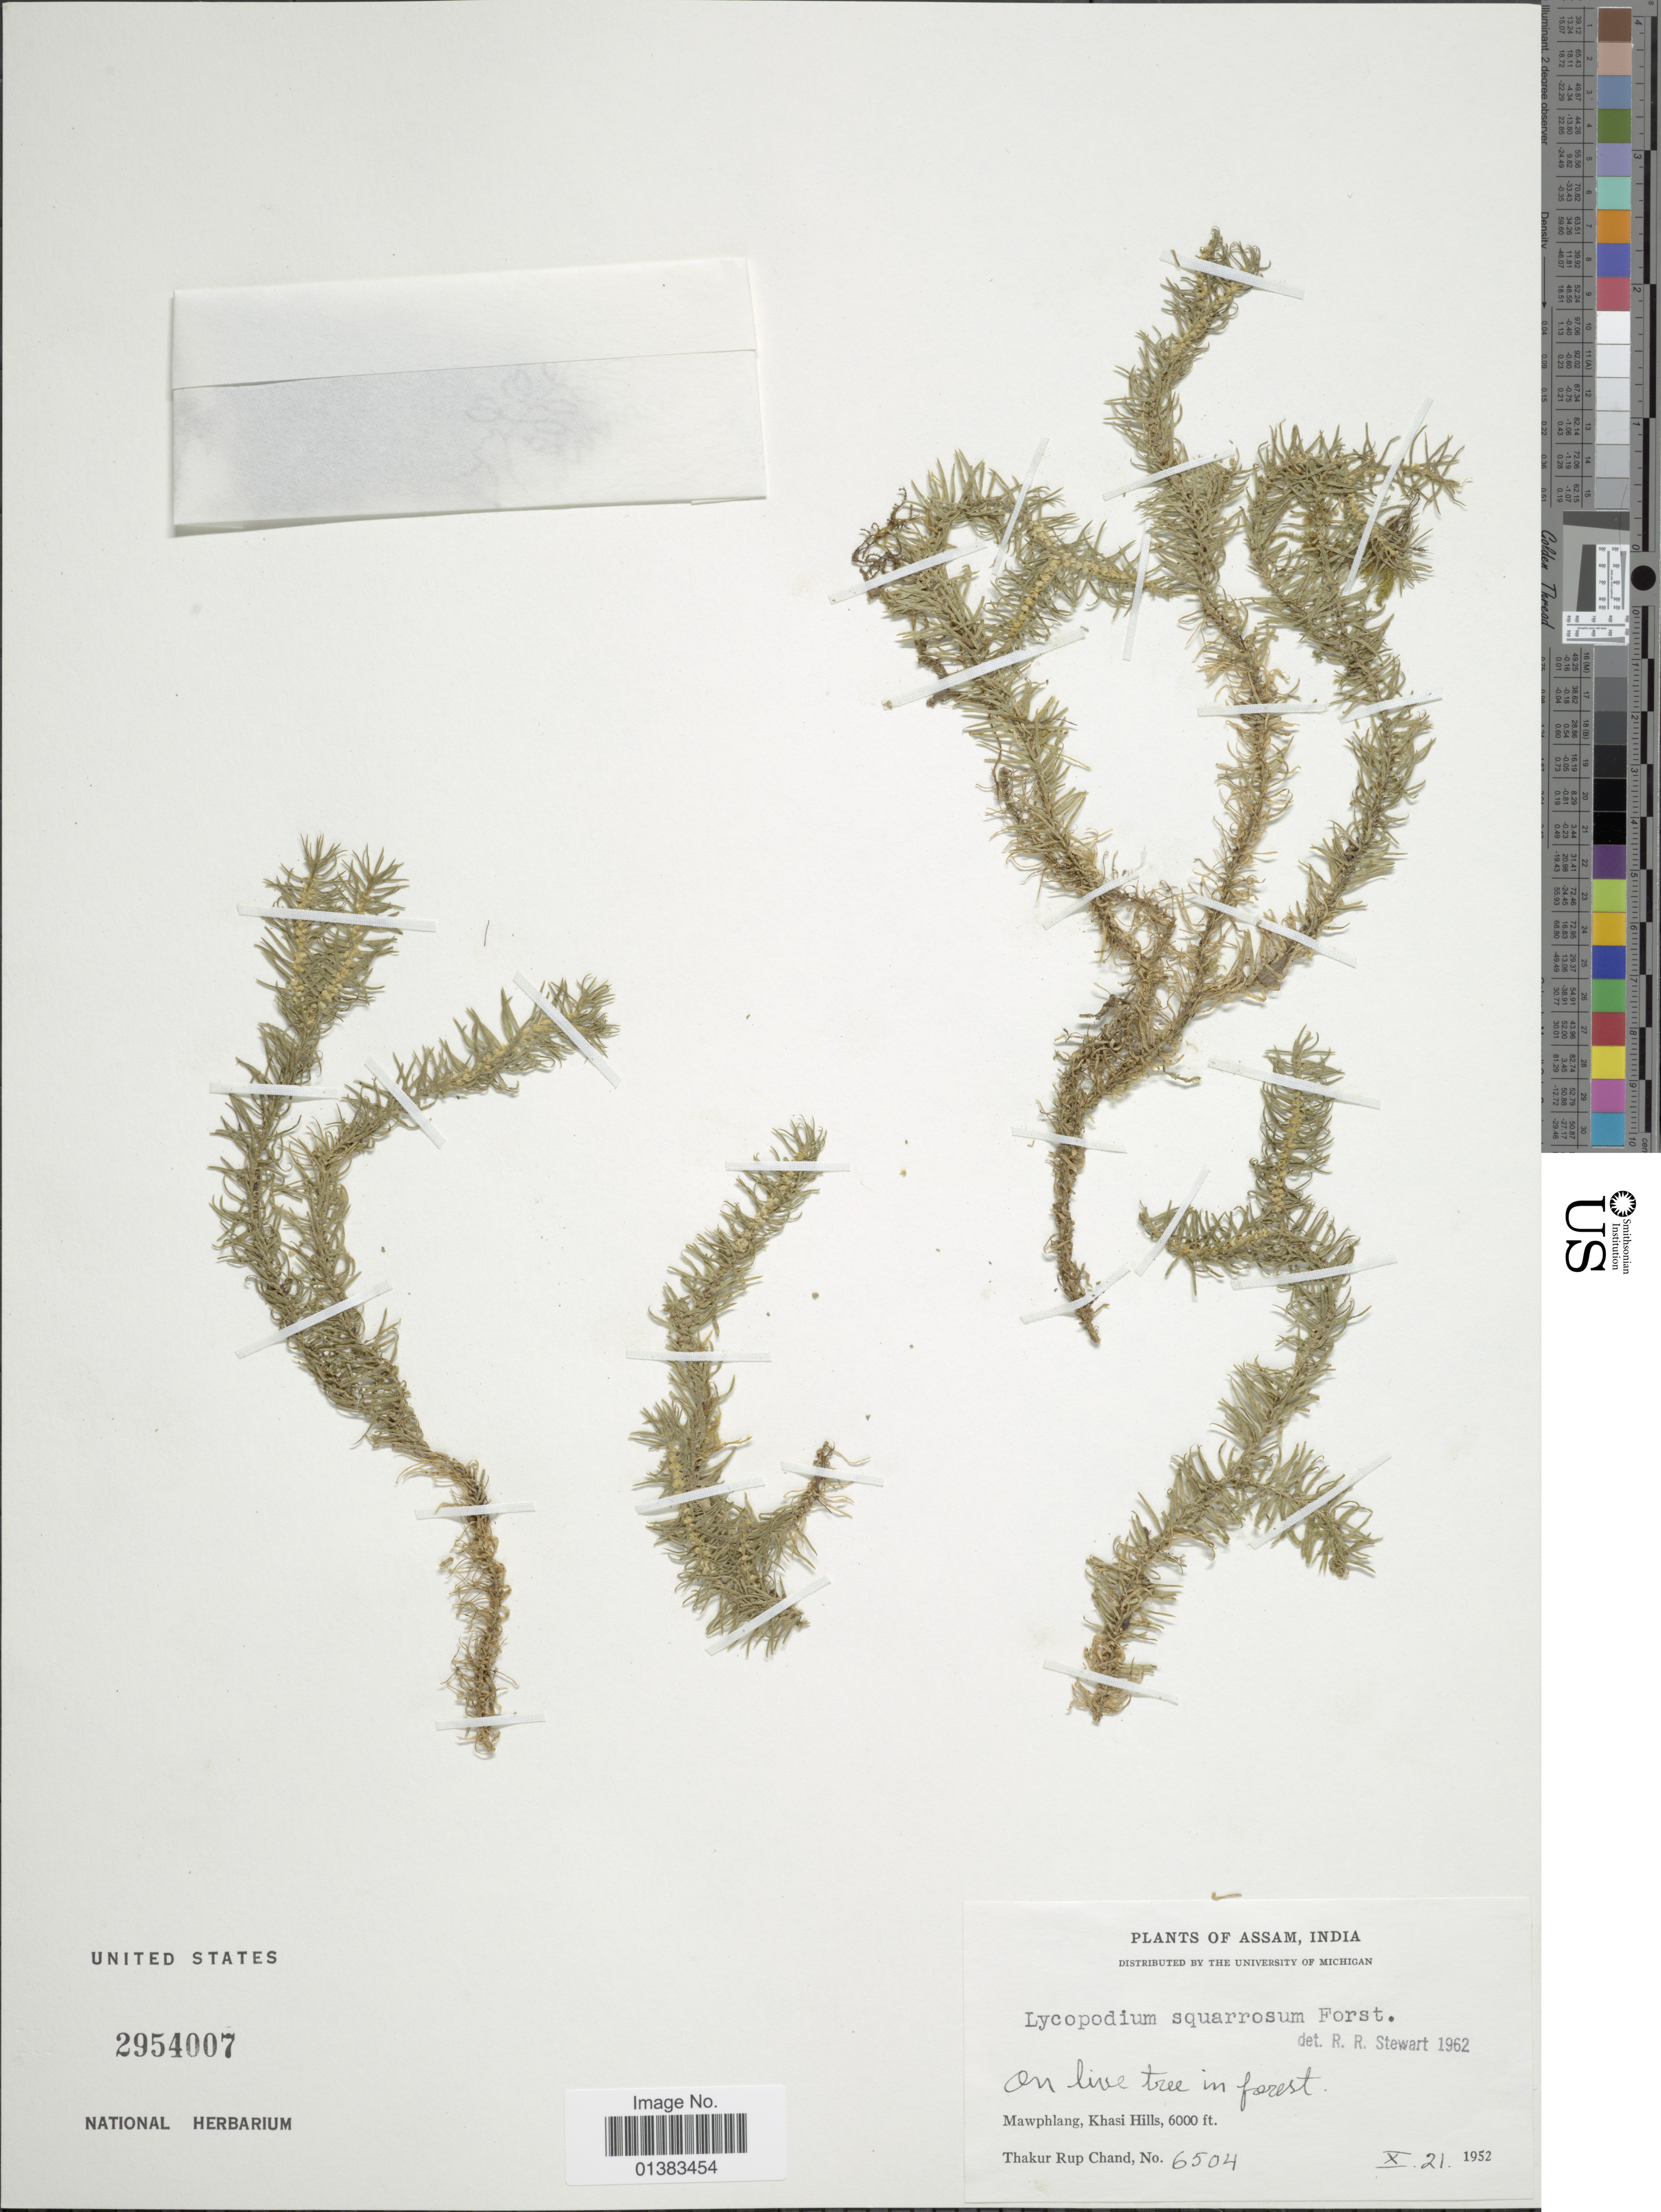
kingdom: Plantae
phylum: Tracheophyta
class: Lycopodiopsida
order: Lycopodiales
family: Lycopodiaceae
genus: Phlegmariurus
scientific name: Phlegmariurus sp.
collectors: T. R. Chand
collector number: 6504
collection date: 1952-10-21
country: India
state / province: Meghalaya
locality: Mawphlang, Khasi Hills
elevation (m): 1829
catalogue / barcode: US 2954007